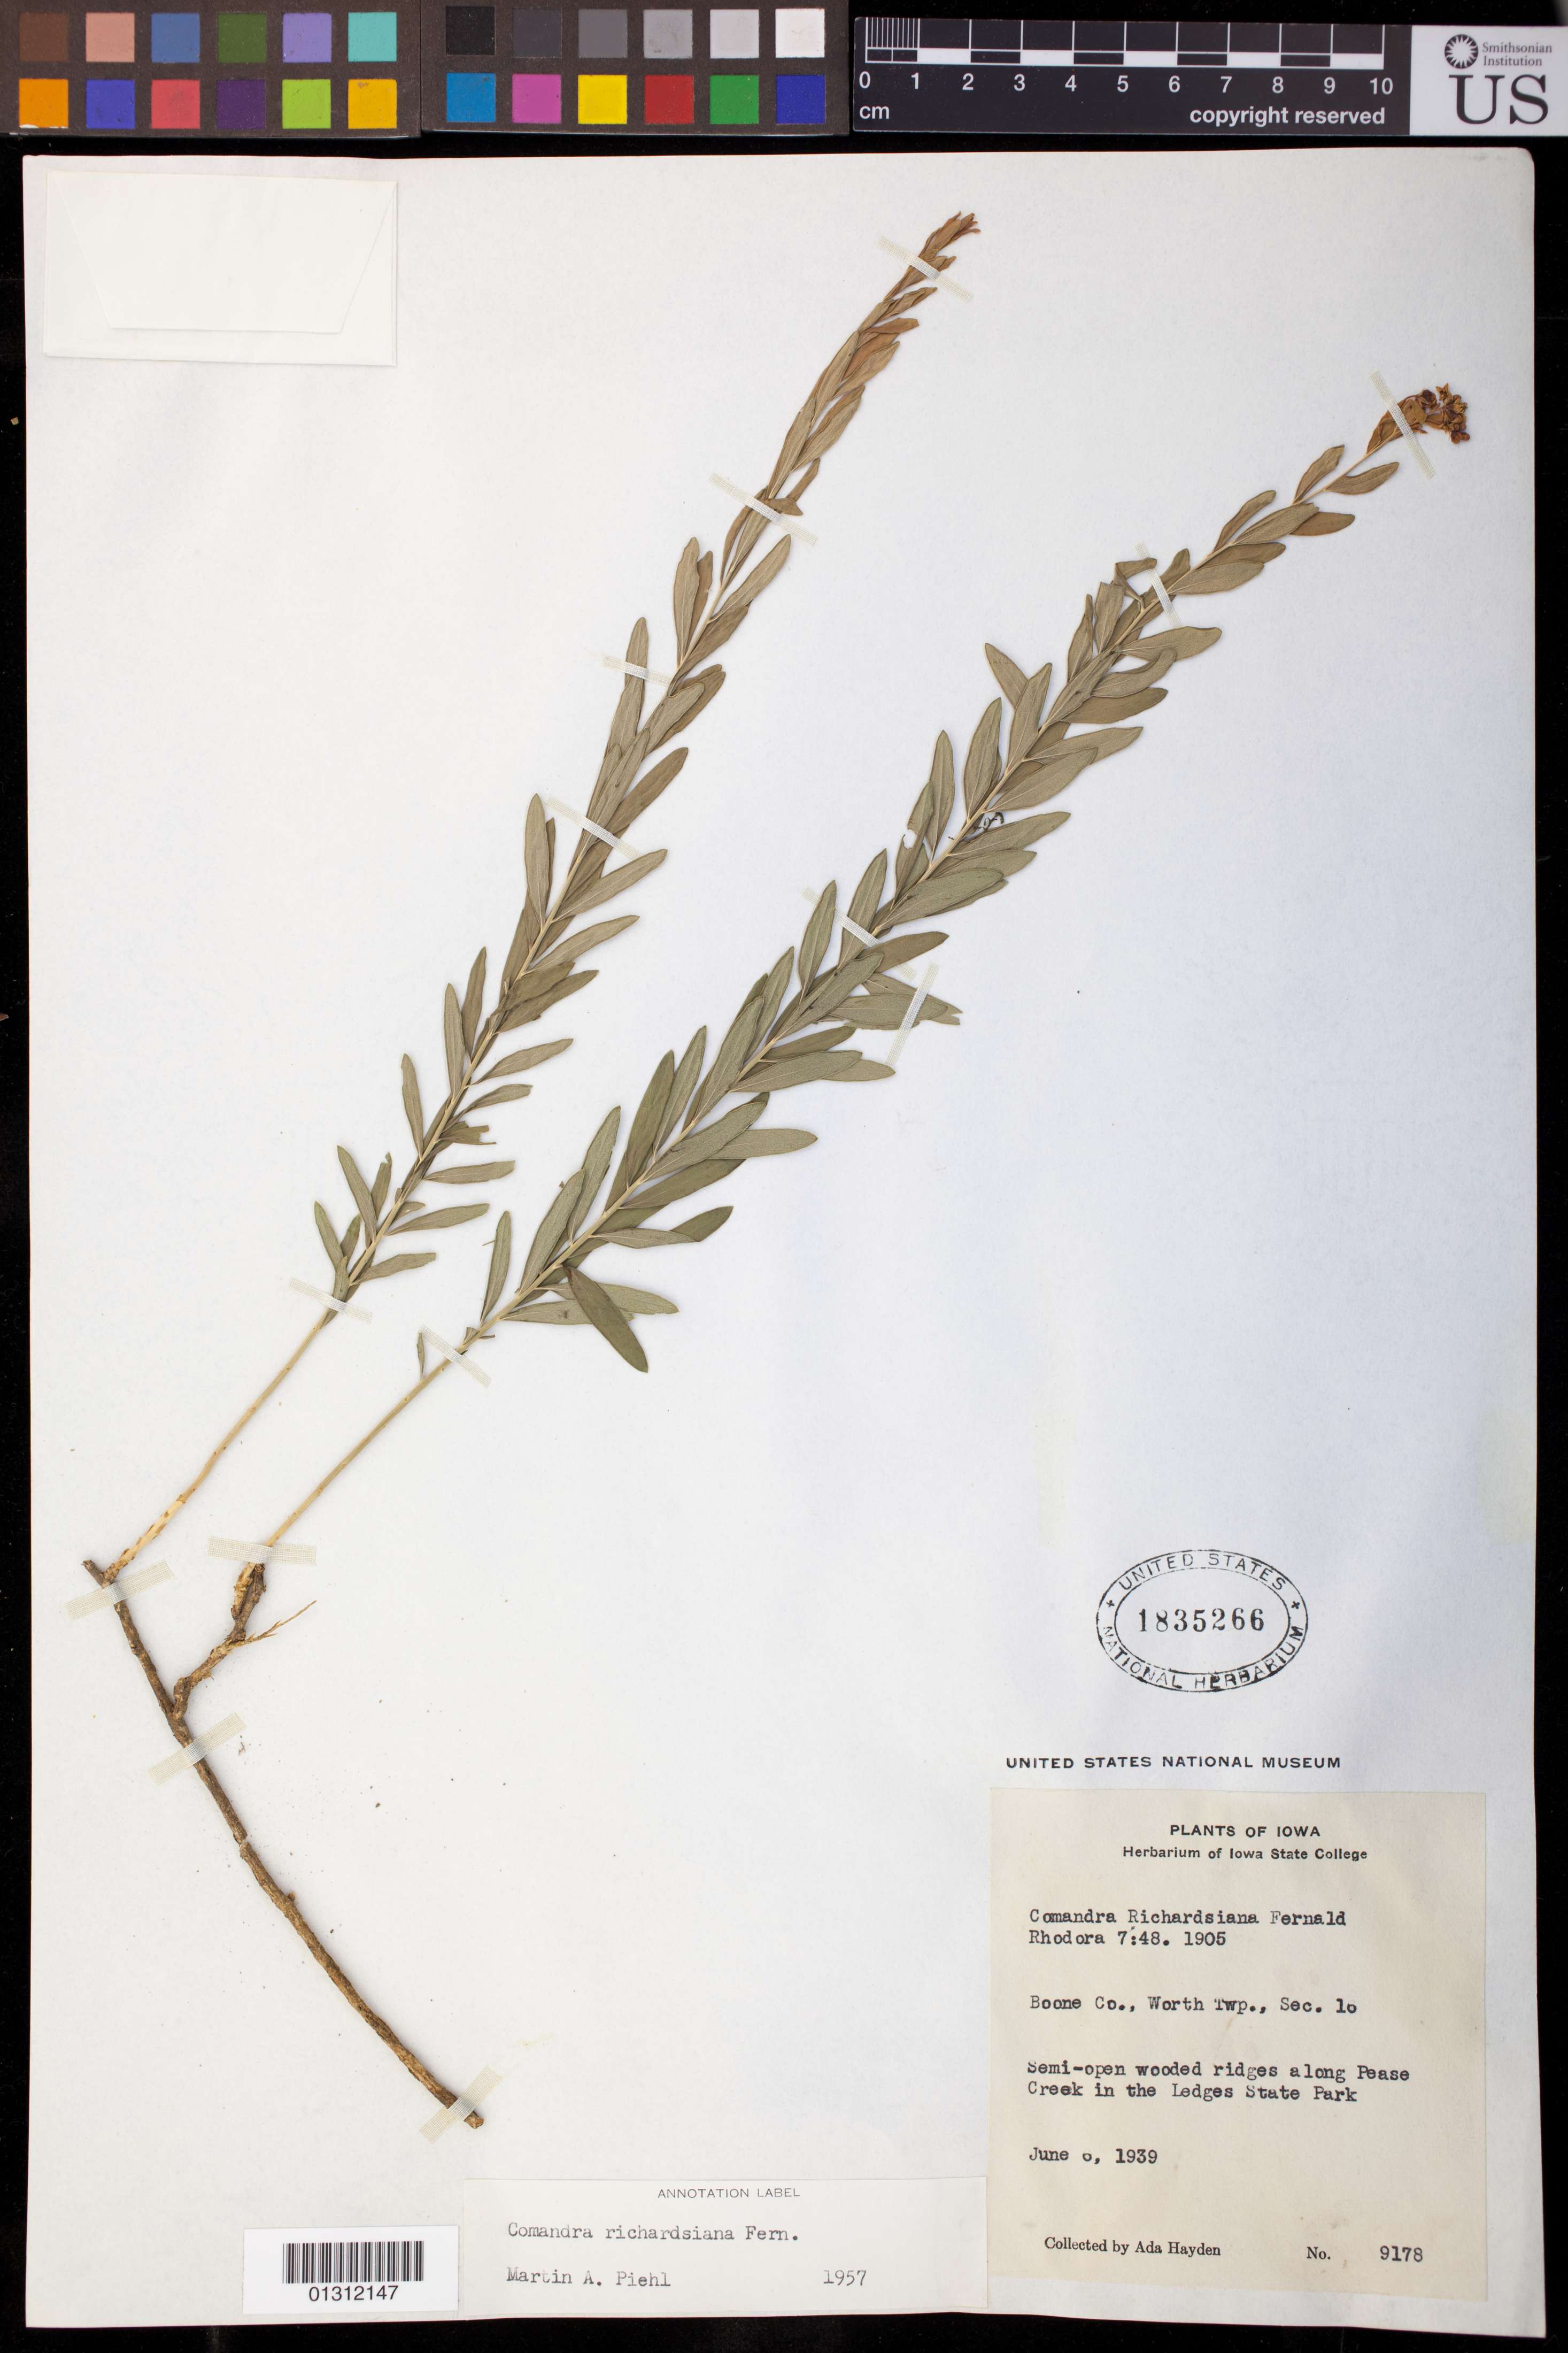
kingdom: Plantae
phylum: Tracheophyta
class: Magnoliopsida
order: Santalales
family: Comandraceae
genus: Comandra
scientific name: Comandra richardsiana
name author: Fernald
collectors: Ada Hayden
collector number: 9178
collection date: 1939-06-06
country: United States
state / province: Iowa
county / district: Boone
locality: Worth Twp., Sec. 16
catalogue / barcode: US 1835266